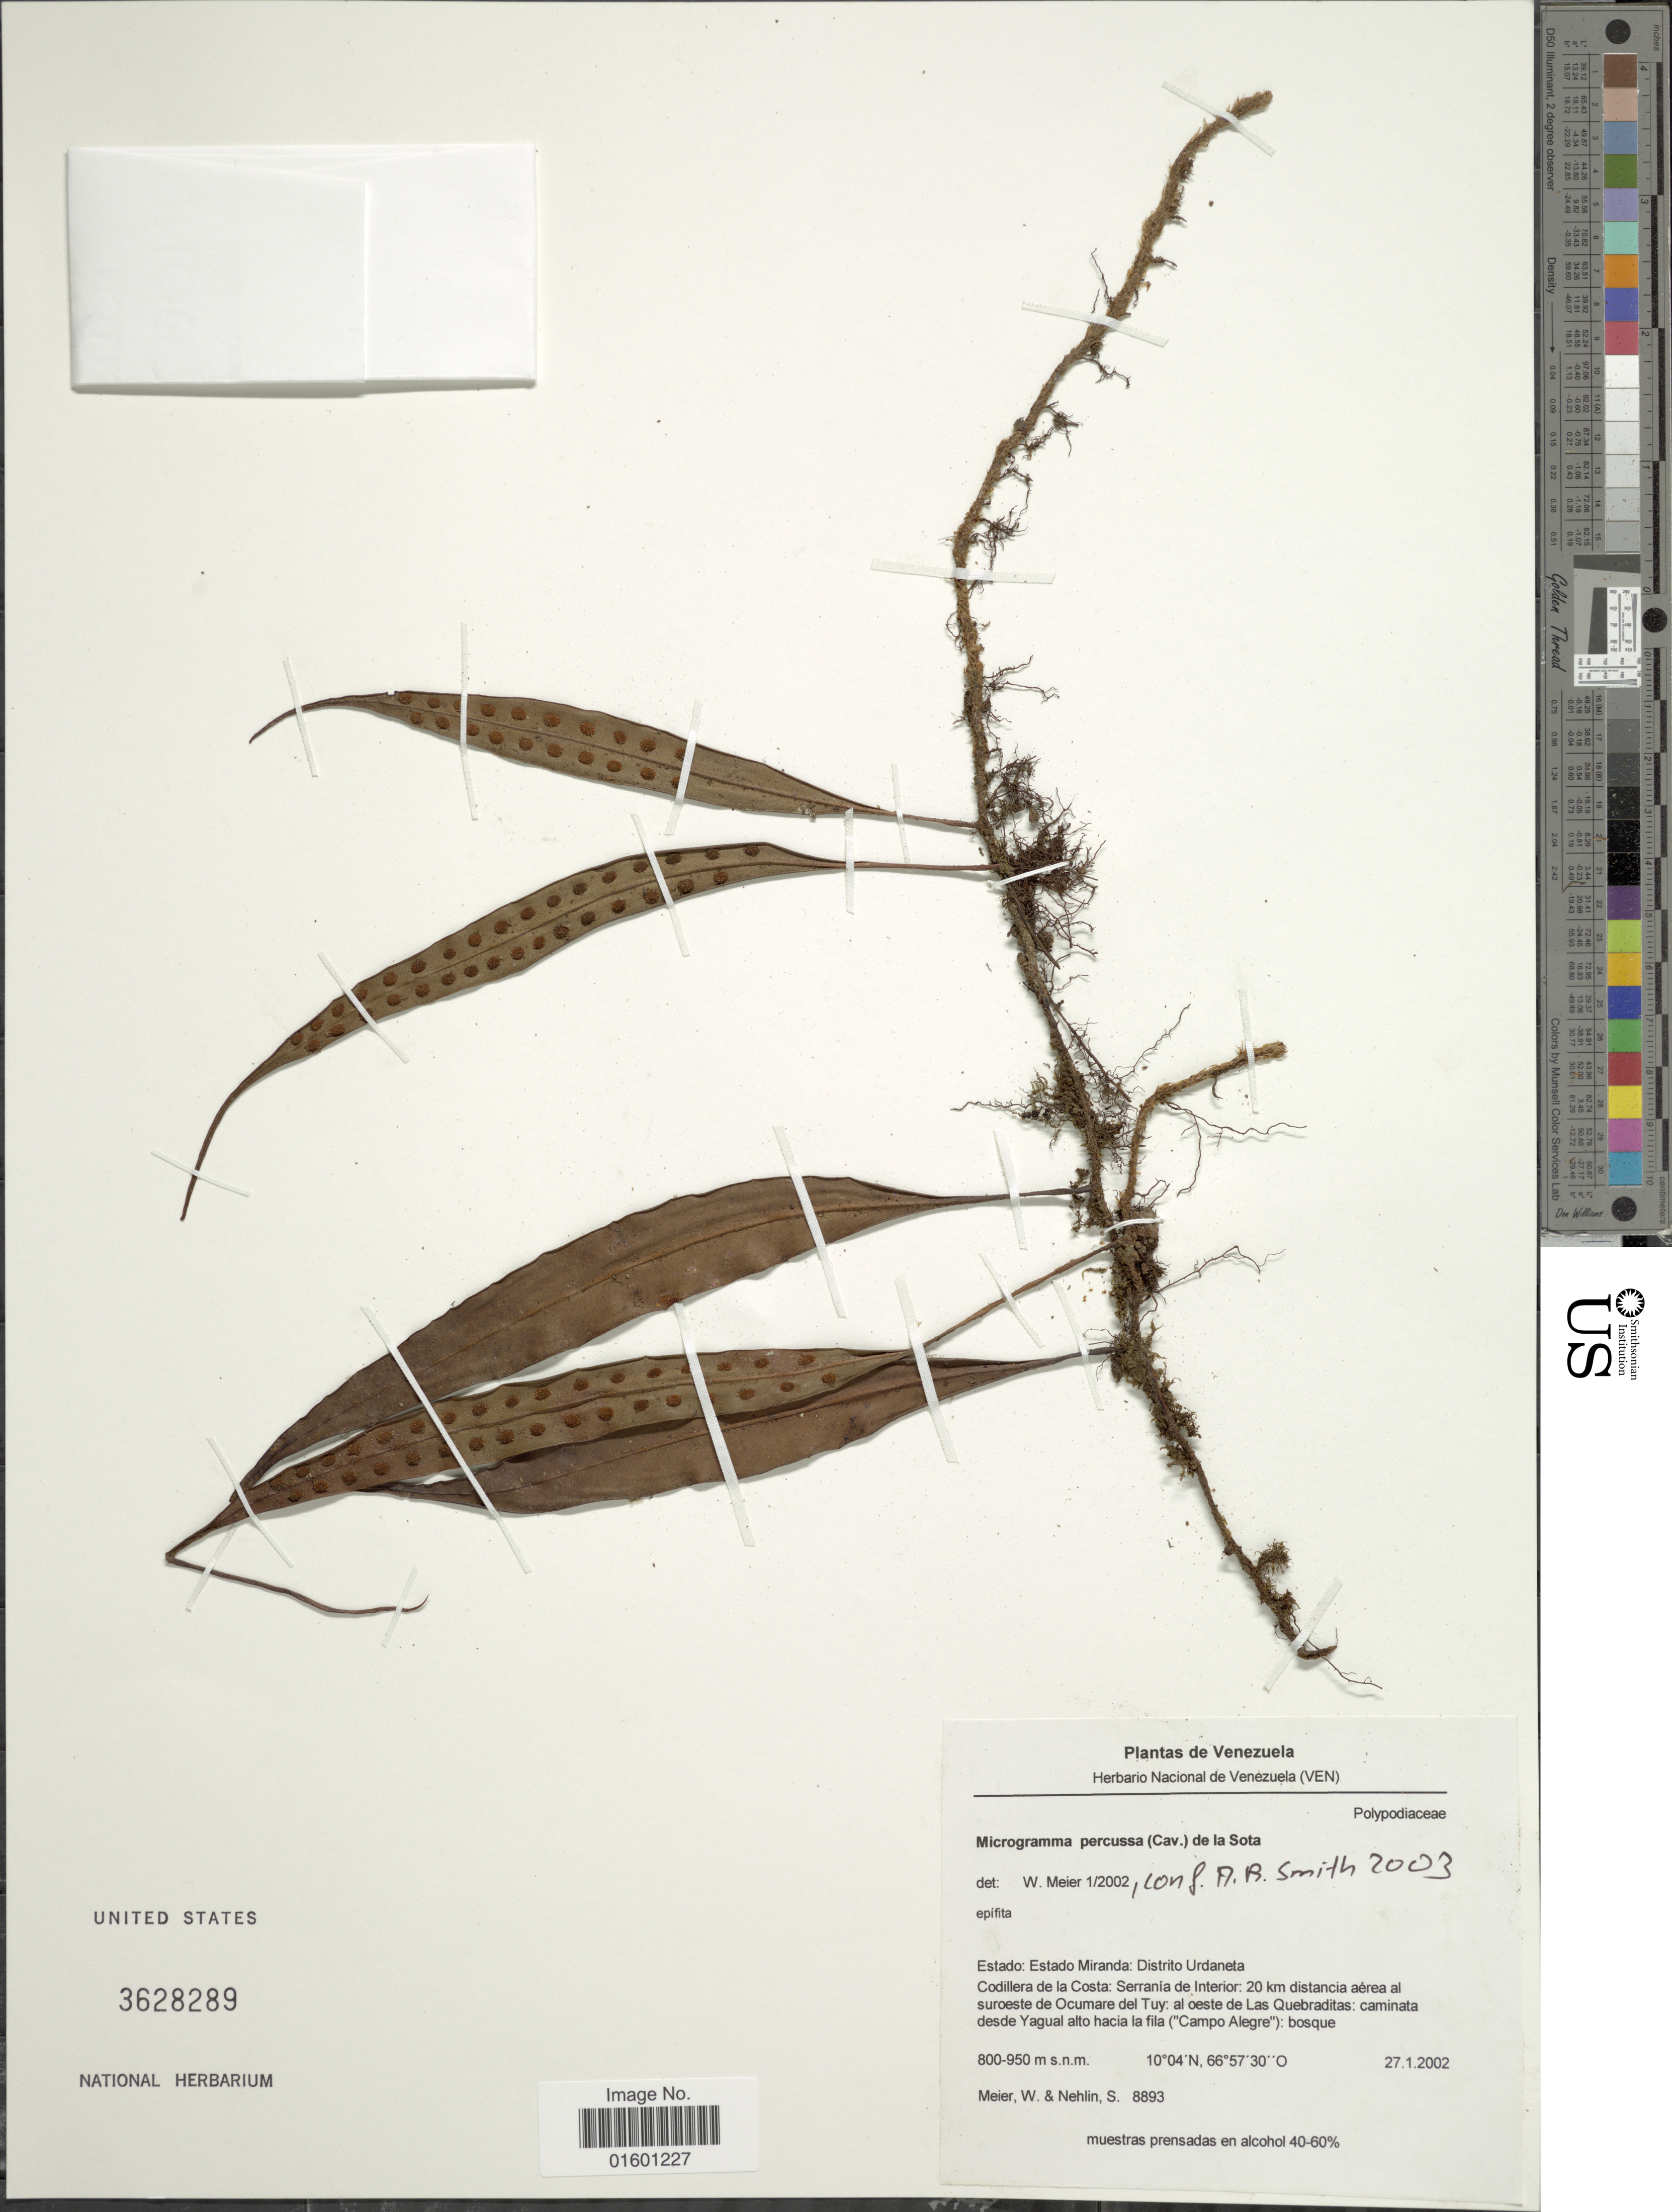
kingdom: Plantae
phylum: Tracheophyta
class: Polypodiopsida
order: Polypodiales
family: Polypodiaceae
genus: Microgramma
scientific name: Microgramma lycopodioides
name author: (L.) Copel.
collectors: W. Meier & S. Nehlin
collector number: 8893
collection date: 2002-02-21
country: Venezuela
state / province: Miranda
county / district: Urdaneta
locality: Codillera de la Costa: Serrania de Interior: 20 km distancia aerea al suroeste de Ocumare del Tuy: al oeste de Las Quebraditas: Caminata desde Yagual alto Hacia la Fila (Campo Alegre') : Bosque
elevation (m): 800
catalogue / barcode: US 3628289